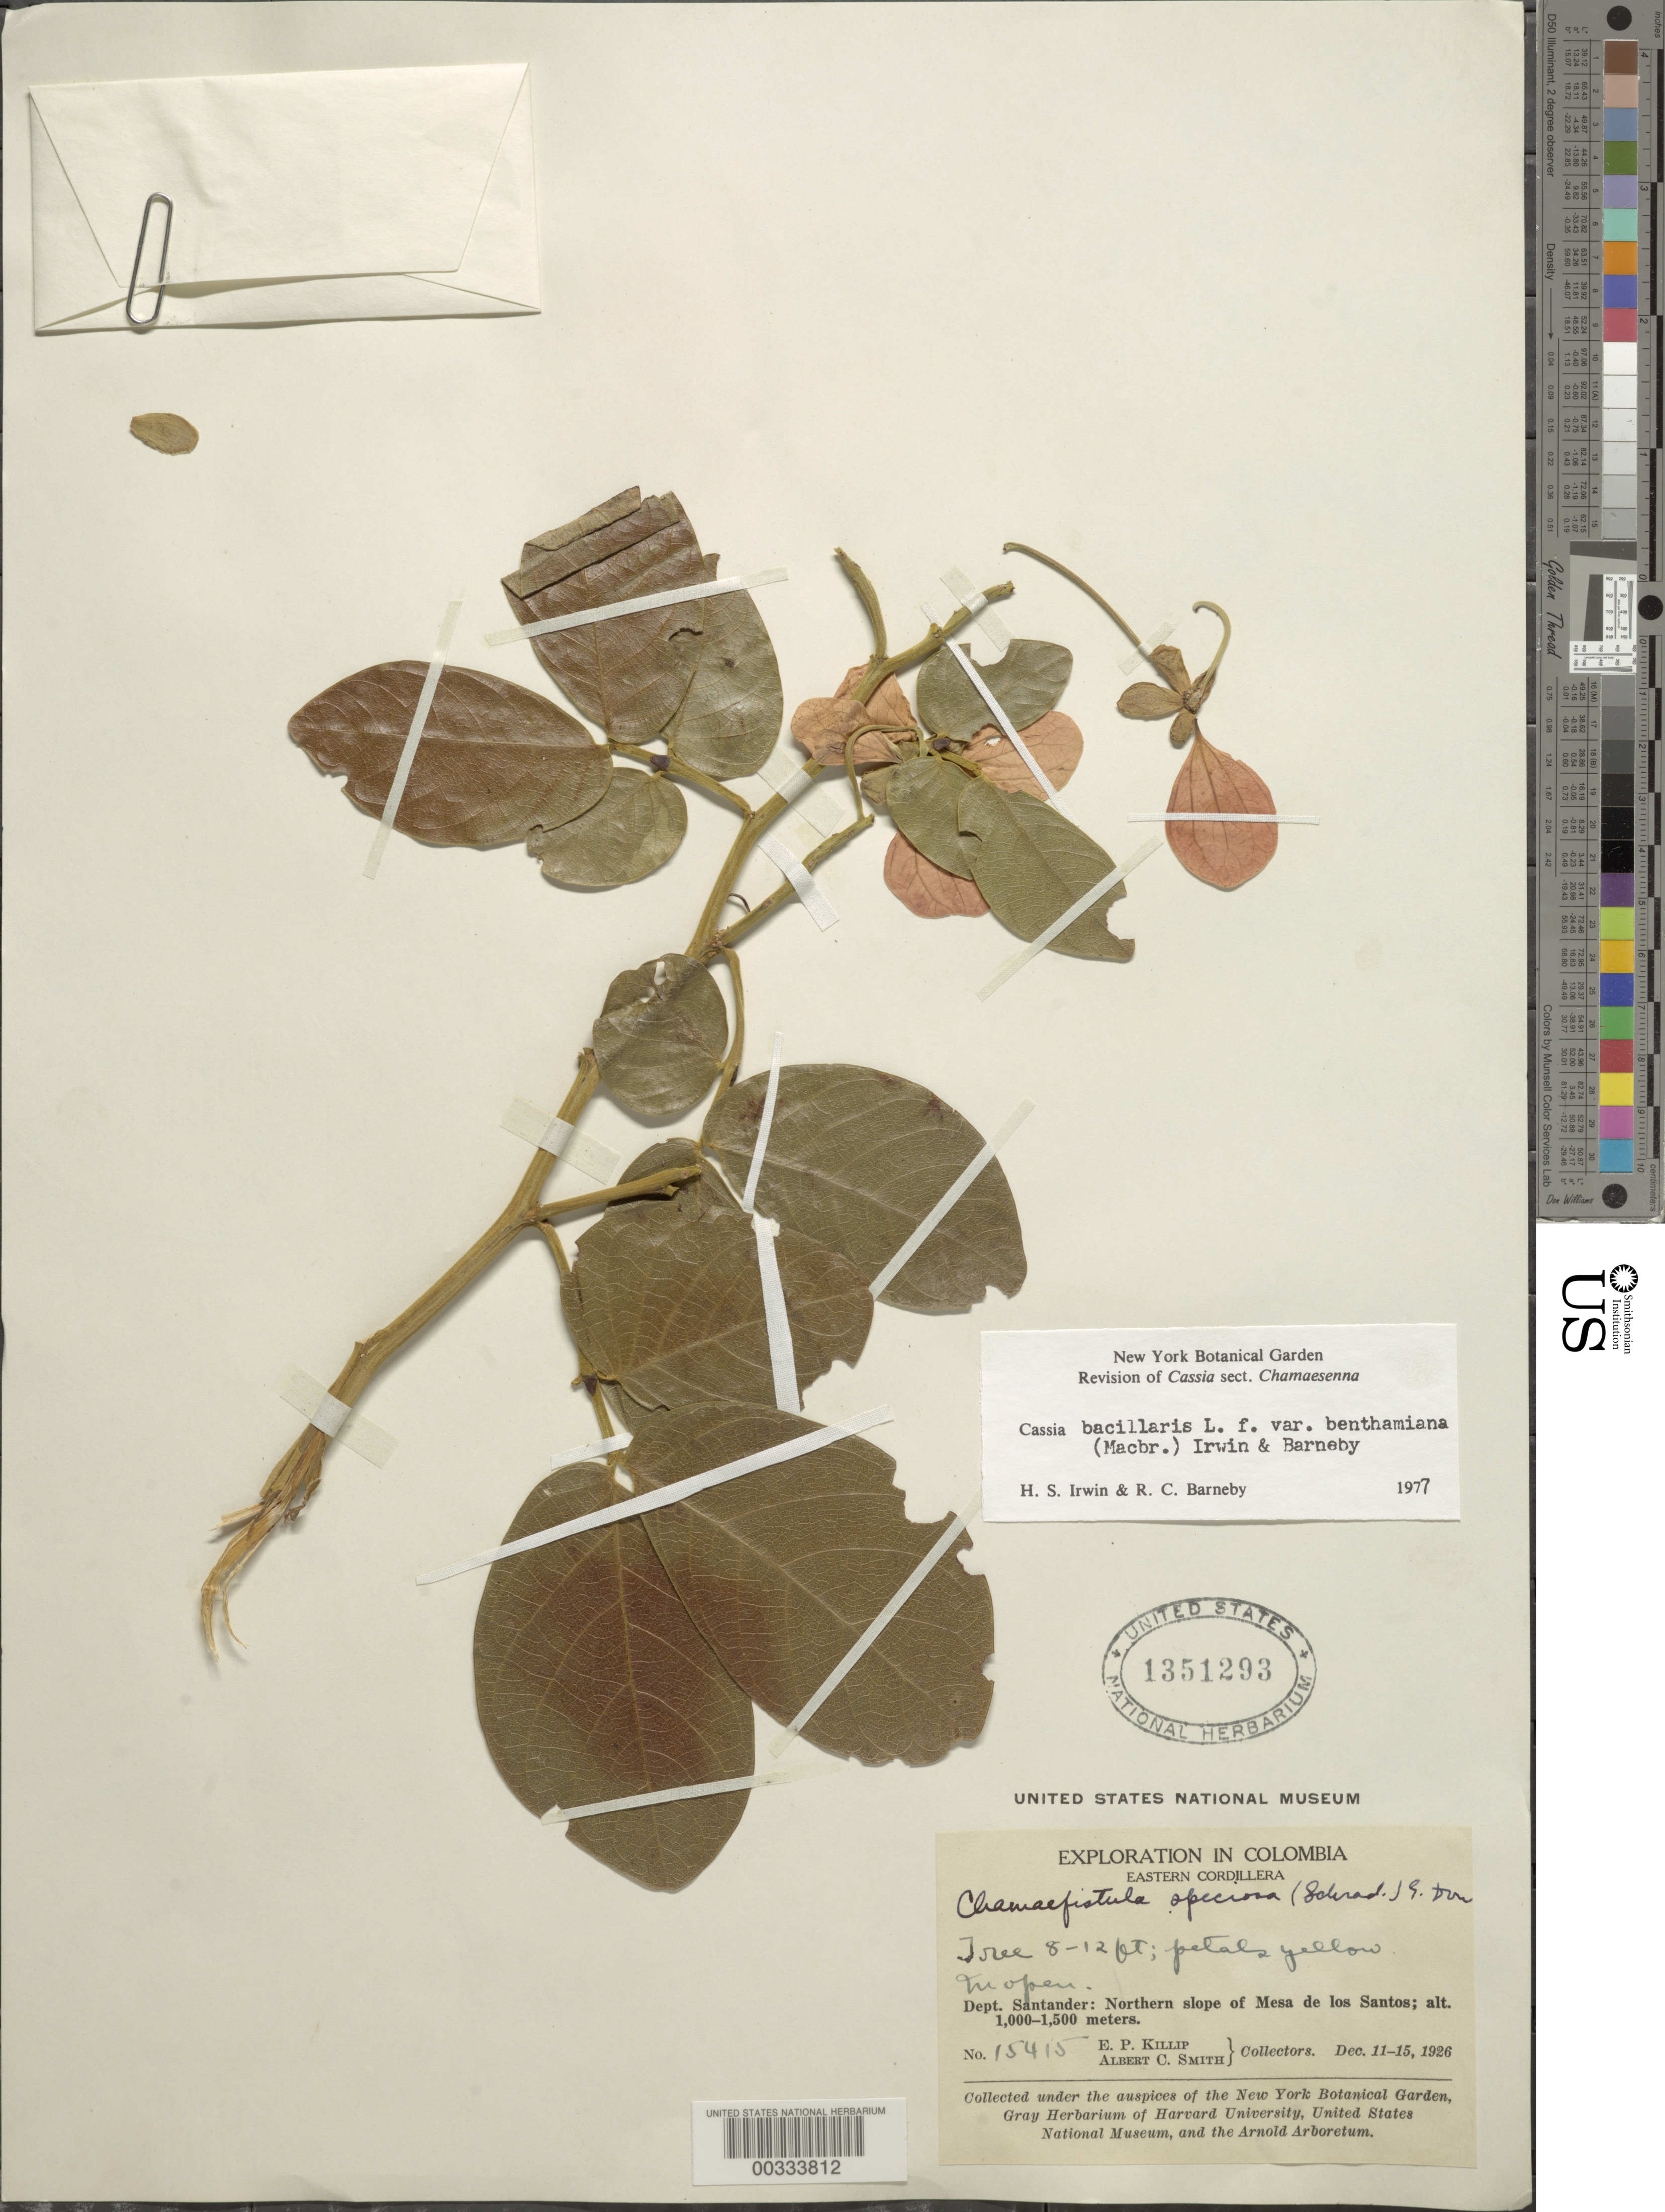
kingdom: Plantae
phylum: Tracheophyta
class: Magnoliopsida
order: Fabales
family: Fabaceae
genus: Senna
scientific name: Senna bacillaris var. benthamiana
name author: (J.F. Macbr.) H.S. Irwin & Barneby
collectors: E. P. Killip & A. C. Smith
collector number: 15415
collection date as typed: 11 Dec 1926 to 15 Dec 1926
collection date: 1926-12-11/1926-12-15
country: Colombia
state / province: Santander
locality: Northeastern slope of Mesa de Los Santos.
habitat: In open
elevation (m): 1000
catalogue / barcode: US 1351293